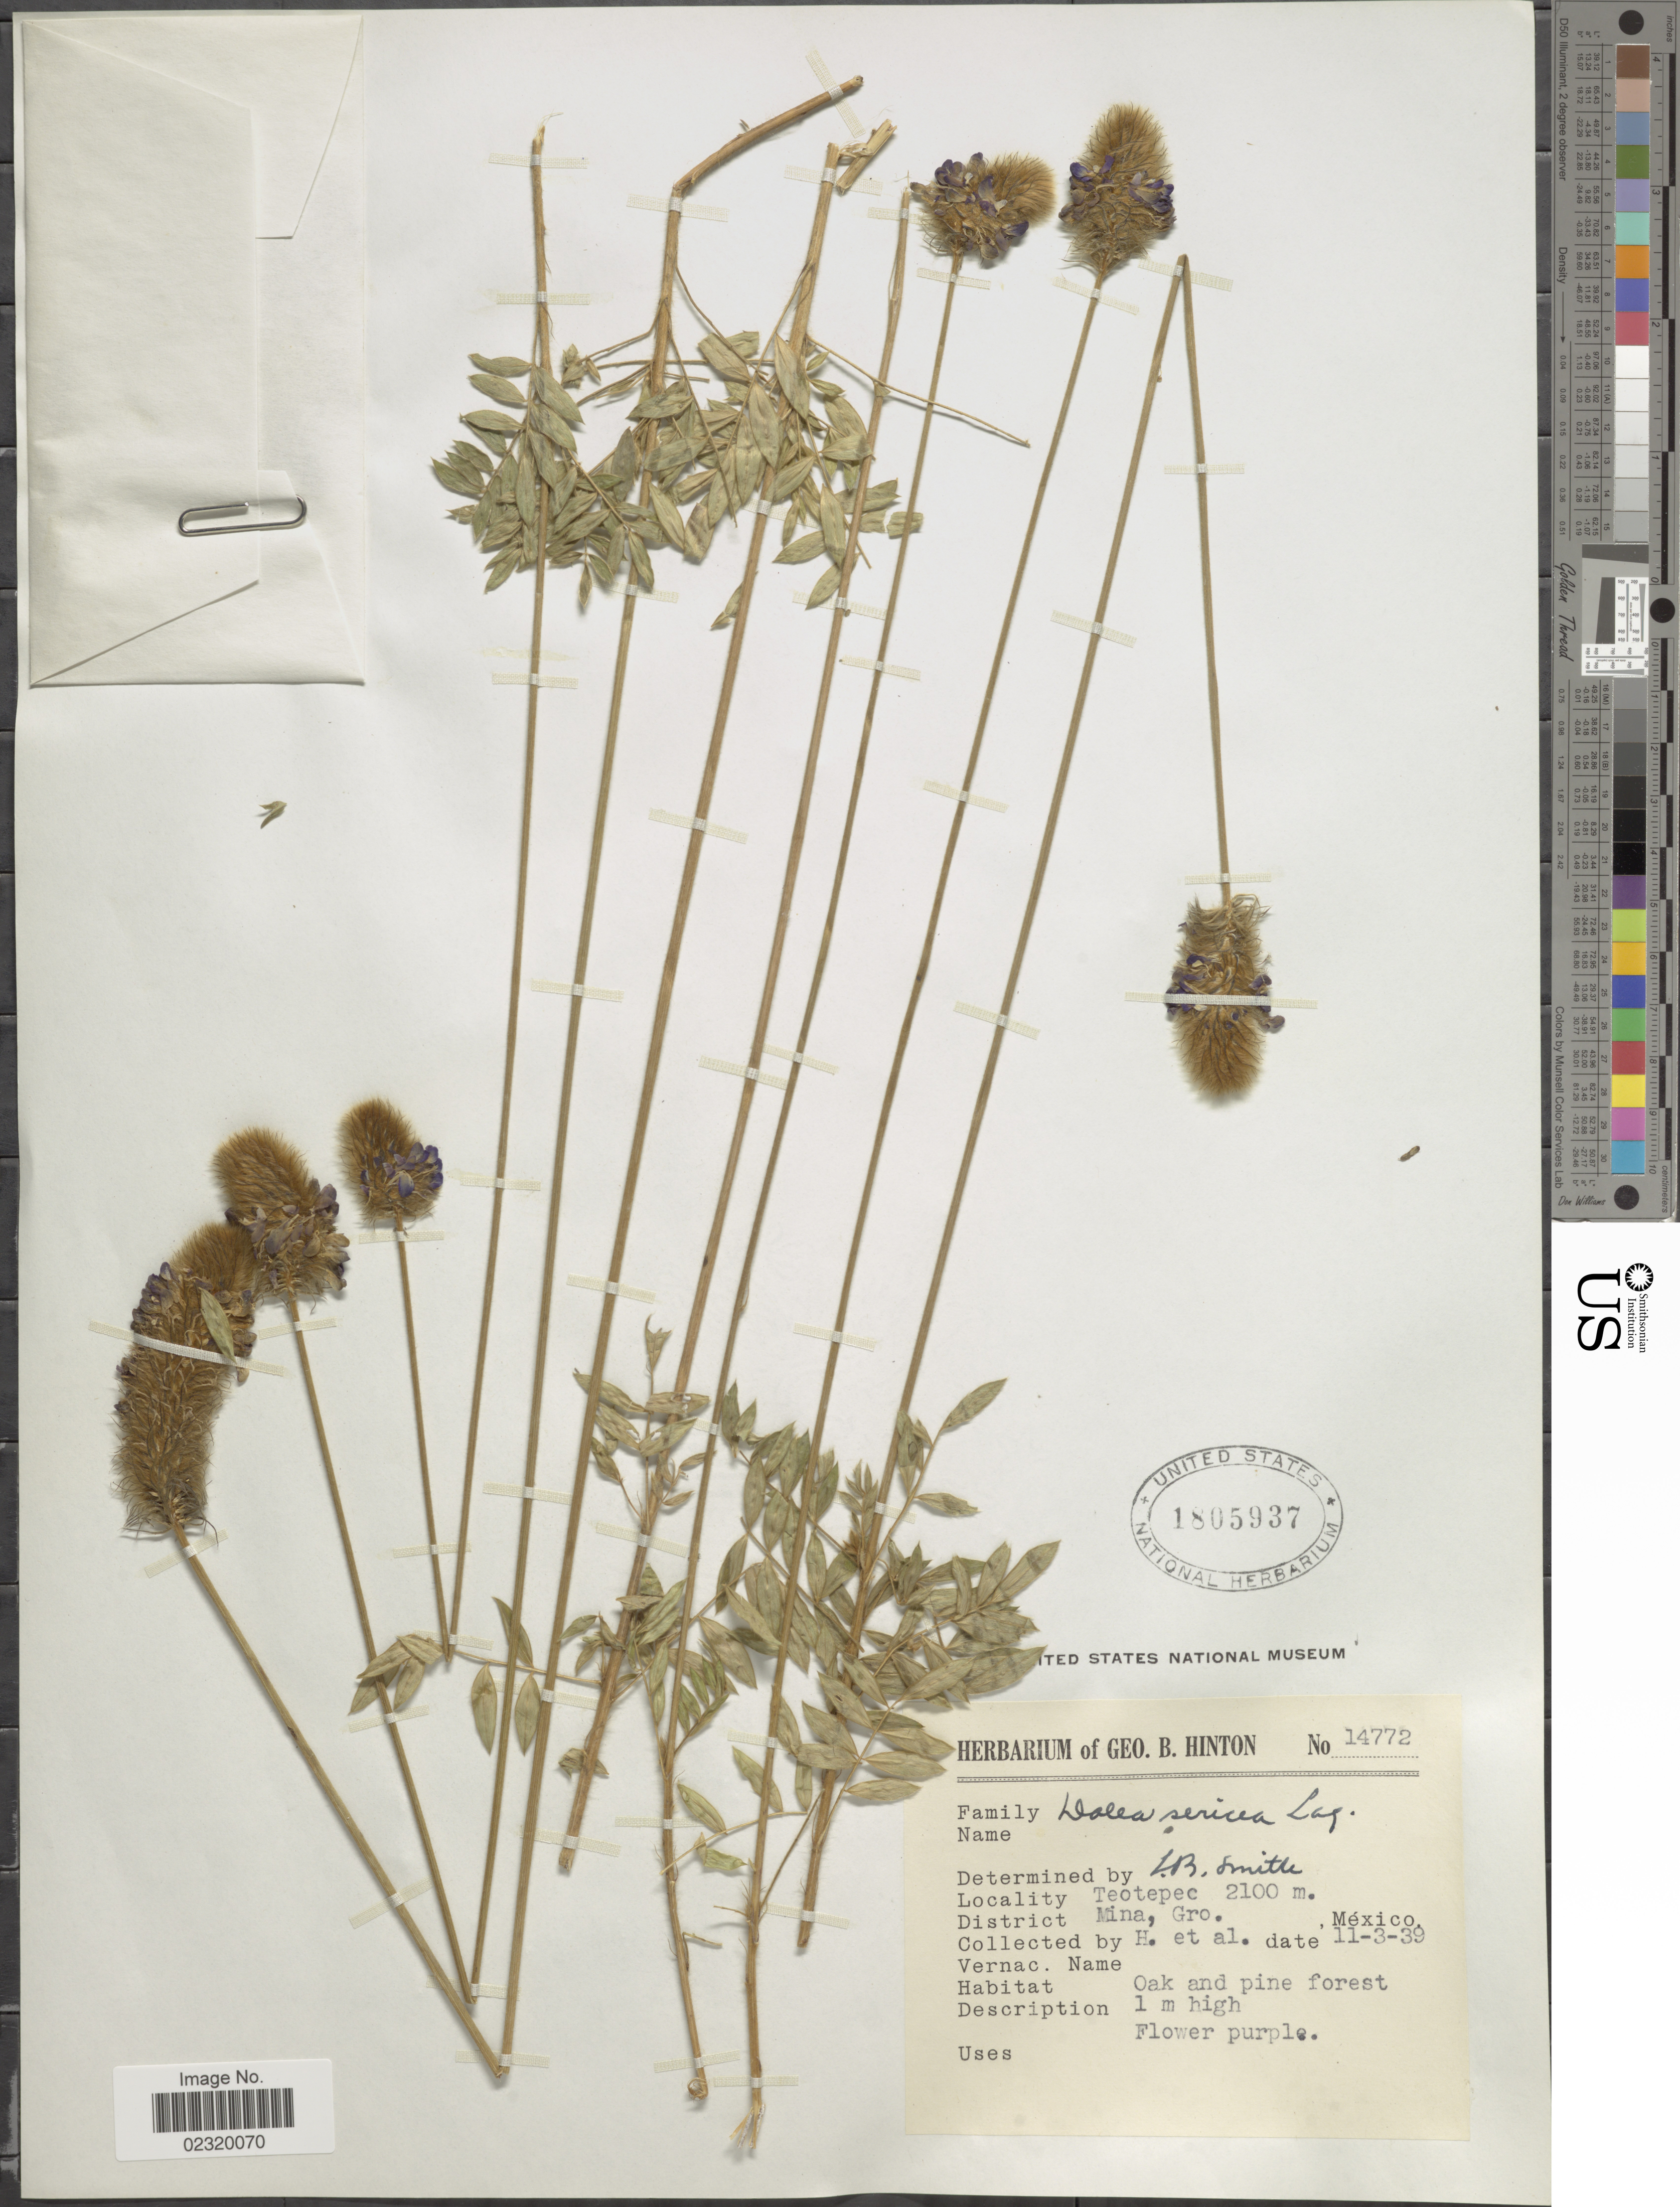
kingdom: Plantae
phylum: Tracheophyta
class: Magnoliopsida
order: Fabales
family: Fabaceae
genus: Dalea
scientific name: Dalea sericea var. sericea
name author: Lag.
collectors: G. B. Hinton & et al.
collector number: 14772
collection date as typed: Transcribed d/m/y: 3/11/39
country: Mexico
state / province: Guerrero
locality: Teotepec. District Mina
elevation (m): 2100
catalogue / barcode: US 1805937